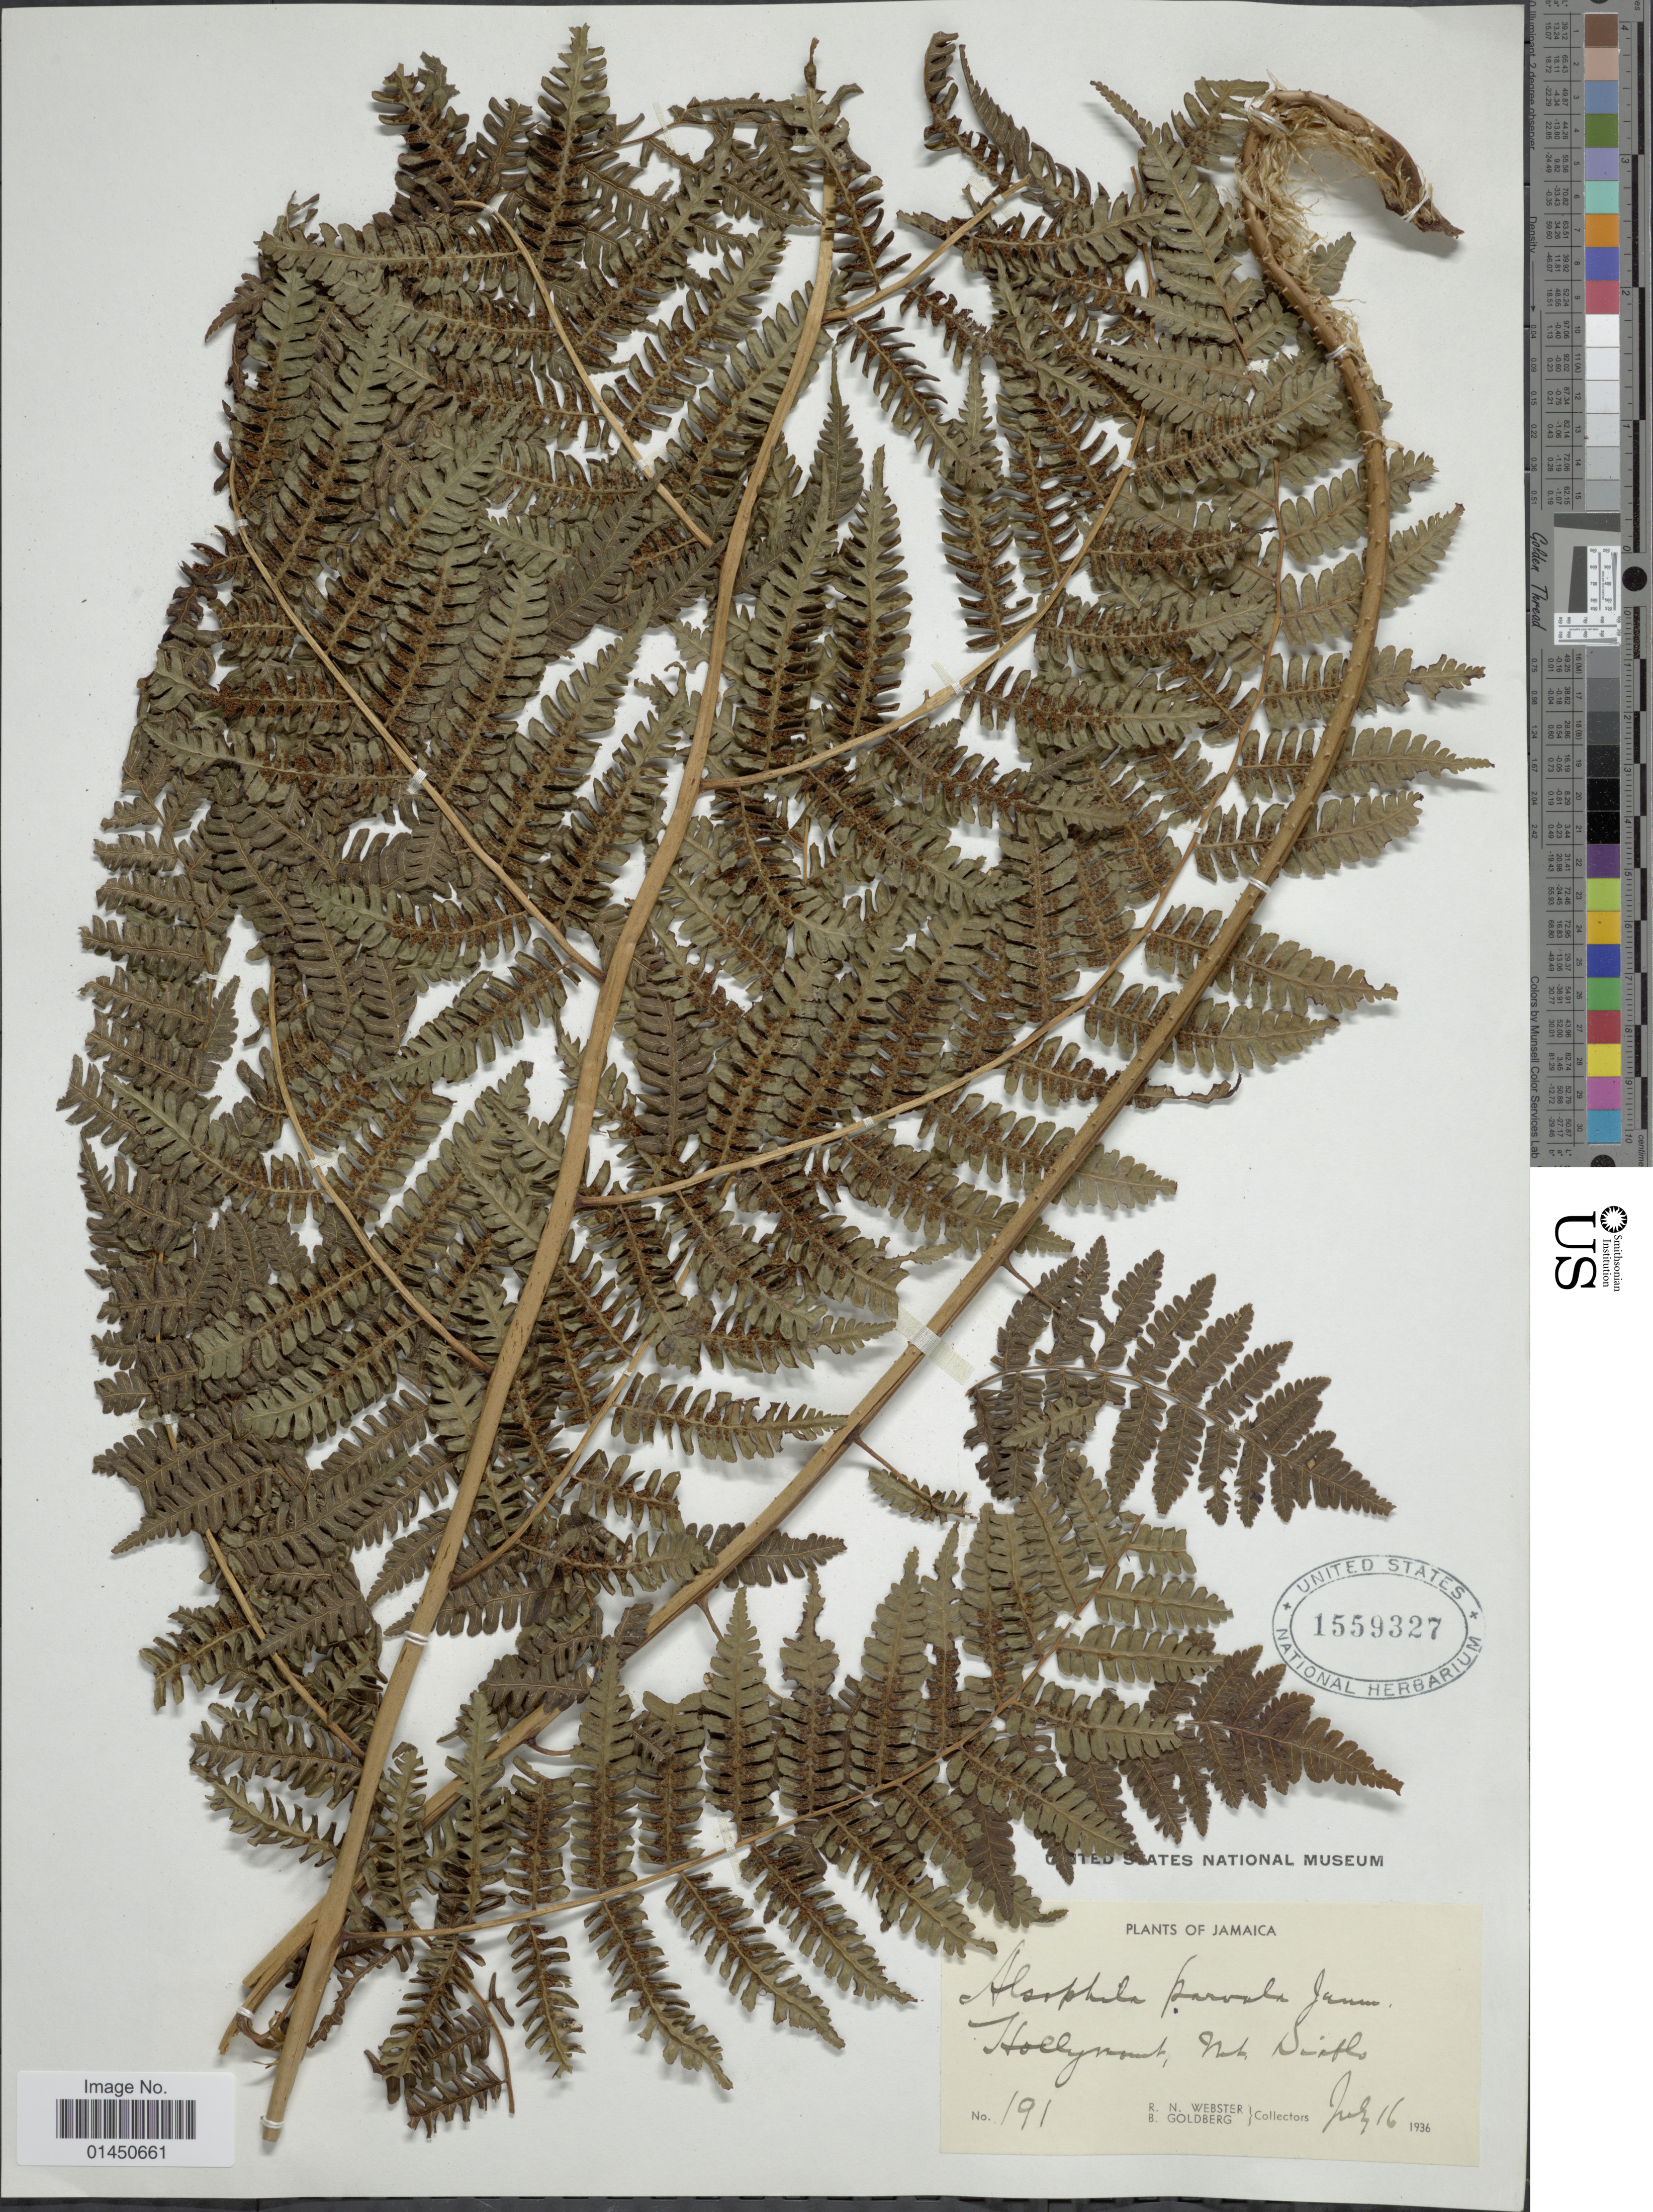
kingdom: Plantae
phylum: Tracheophyta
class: Polypodiopsida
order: Cyatheales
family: Cyatheaceae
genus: Cyathea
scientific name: Cyathea parvula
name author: (Jenman) Domin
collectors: R. N. Webster & B. Goldberg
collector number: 191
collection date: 1936-07-16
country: Jamaica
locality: Hollymount, Mt. Diablo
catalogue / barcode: US 1559327